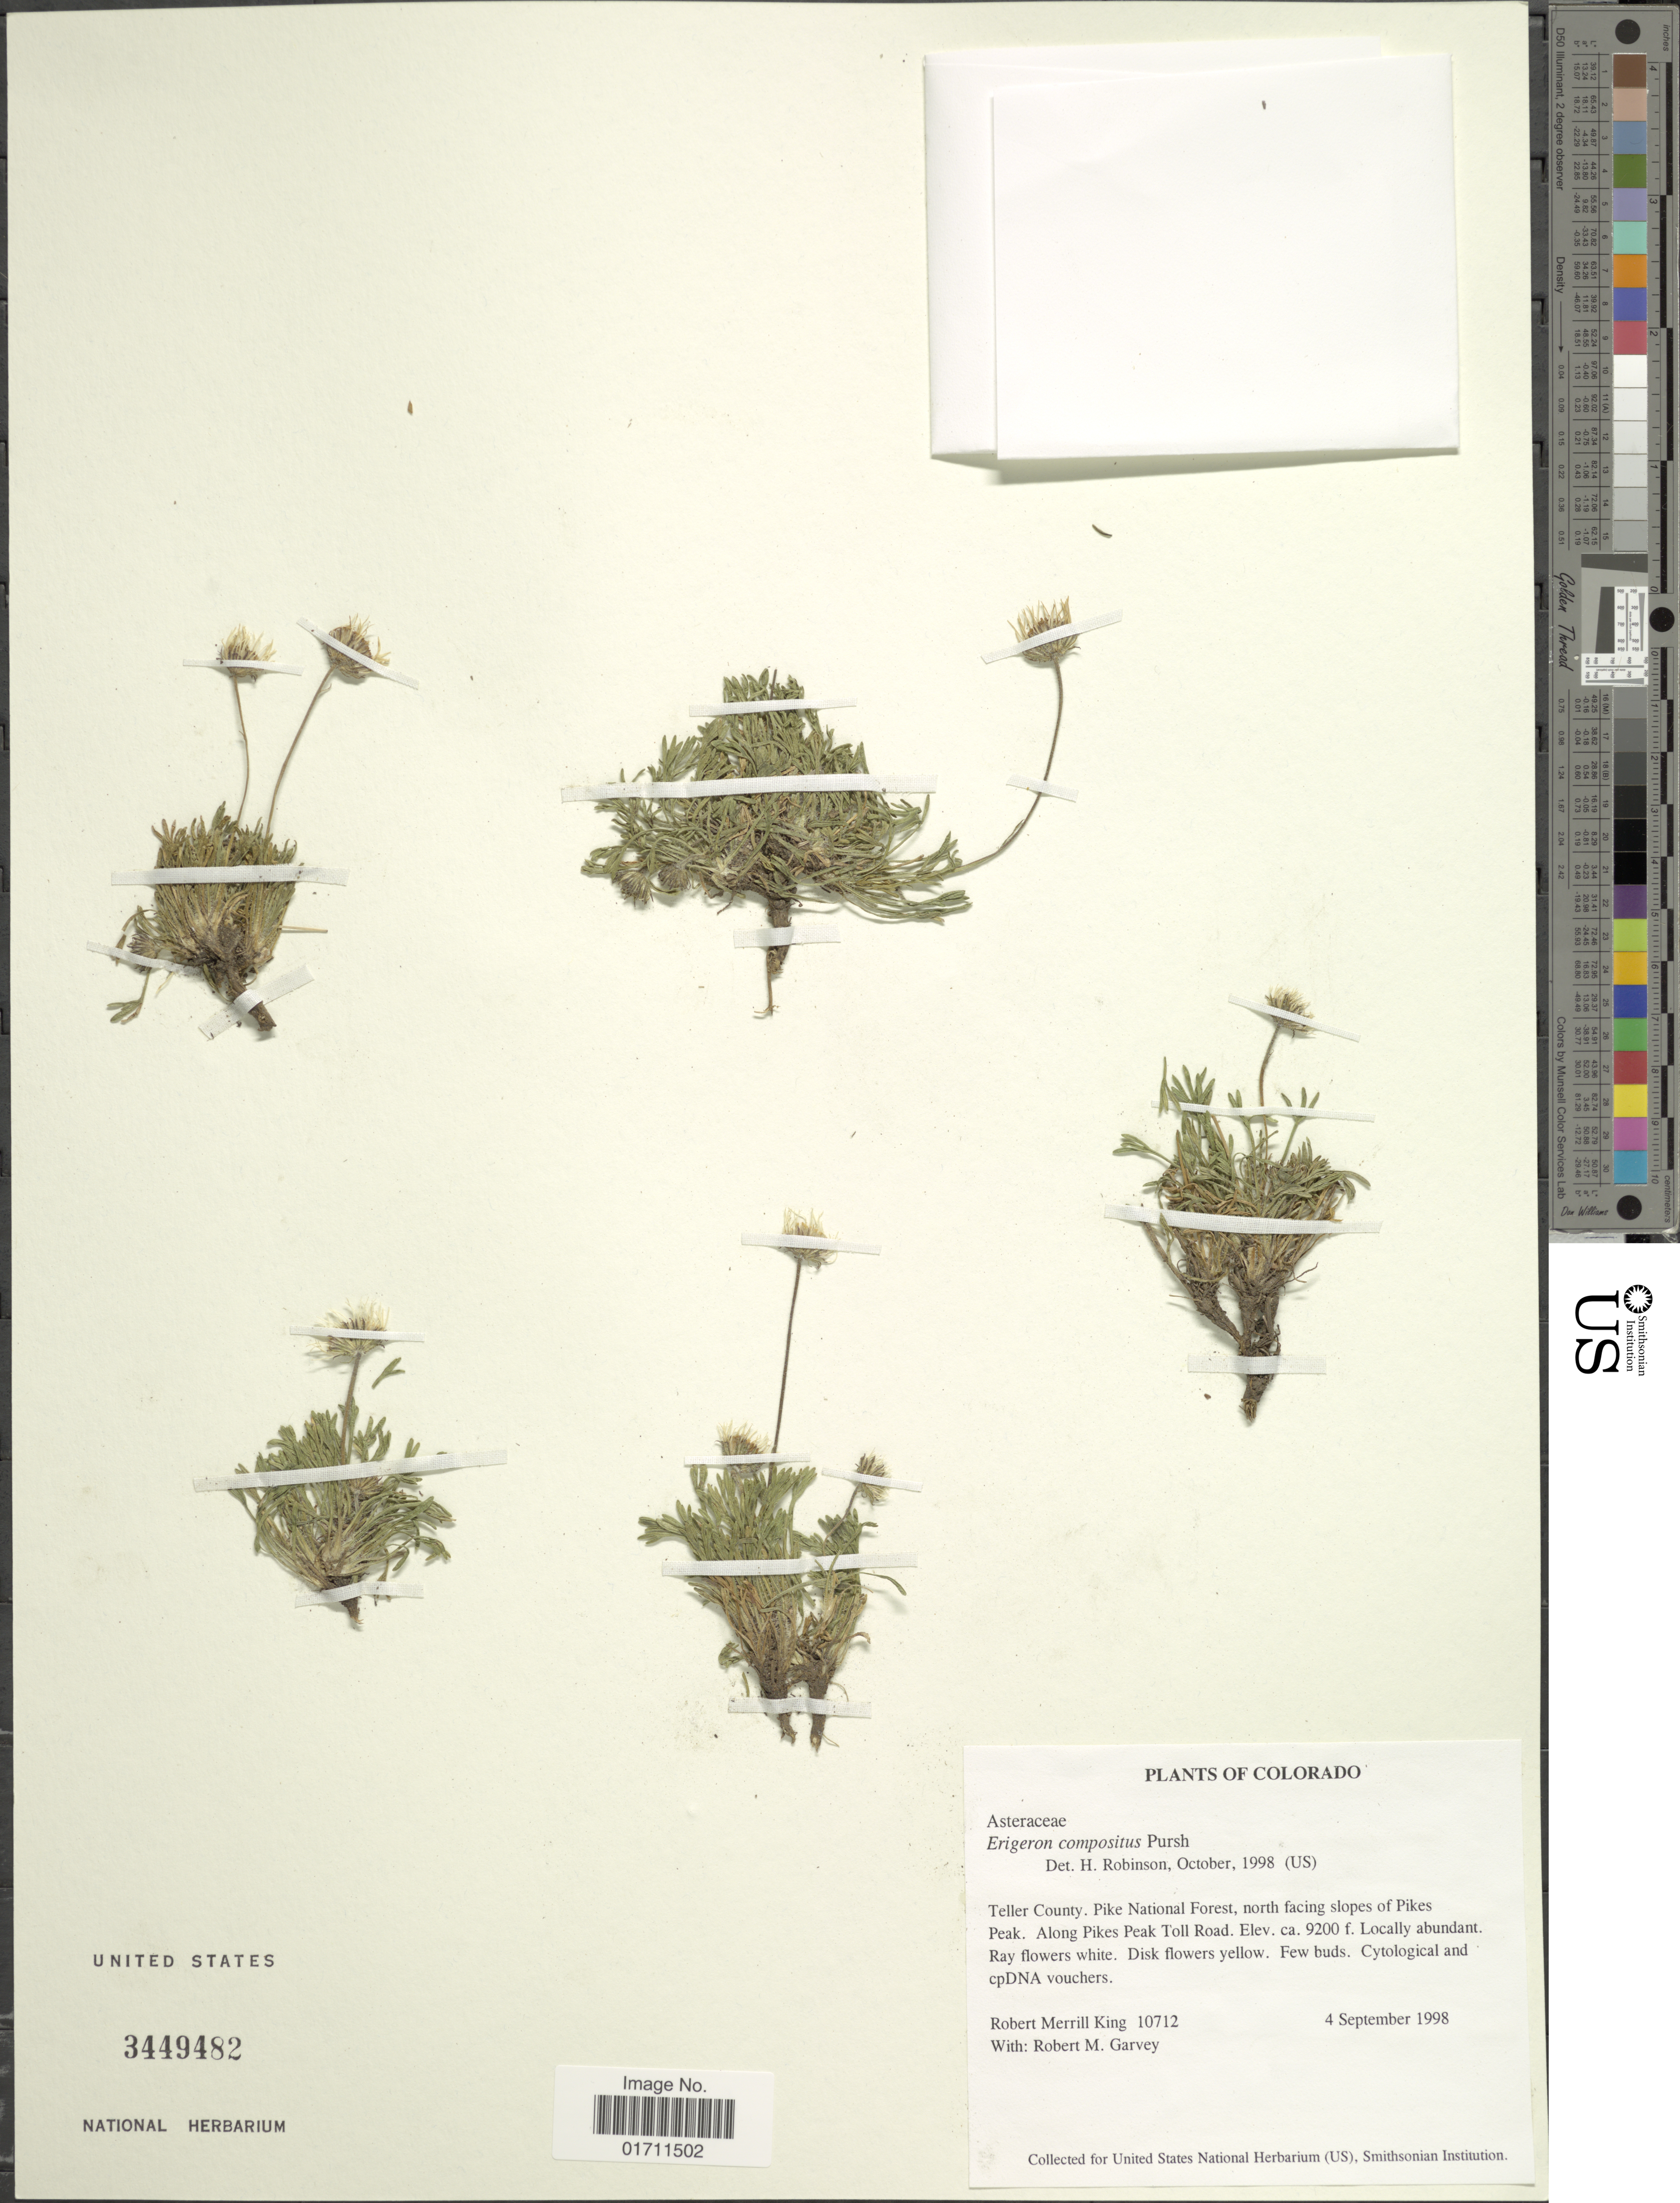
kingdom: Plantae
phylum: Tracheophyta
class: Magnoliopsida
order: Asterales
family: Asteraceae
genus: Erigeron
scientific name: Erigeron compositus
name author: Pursh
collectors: R. M. King & R. Garvey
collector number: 10712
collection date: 1998-09-04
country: United States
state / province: Colorado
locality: Teller County, Pike National Forest, north facing slopes of Pikes Peak. Along Pikes Peak Toll Road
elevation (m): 2804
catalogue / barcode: US 3449482